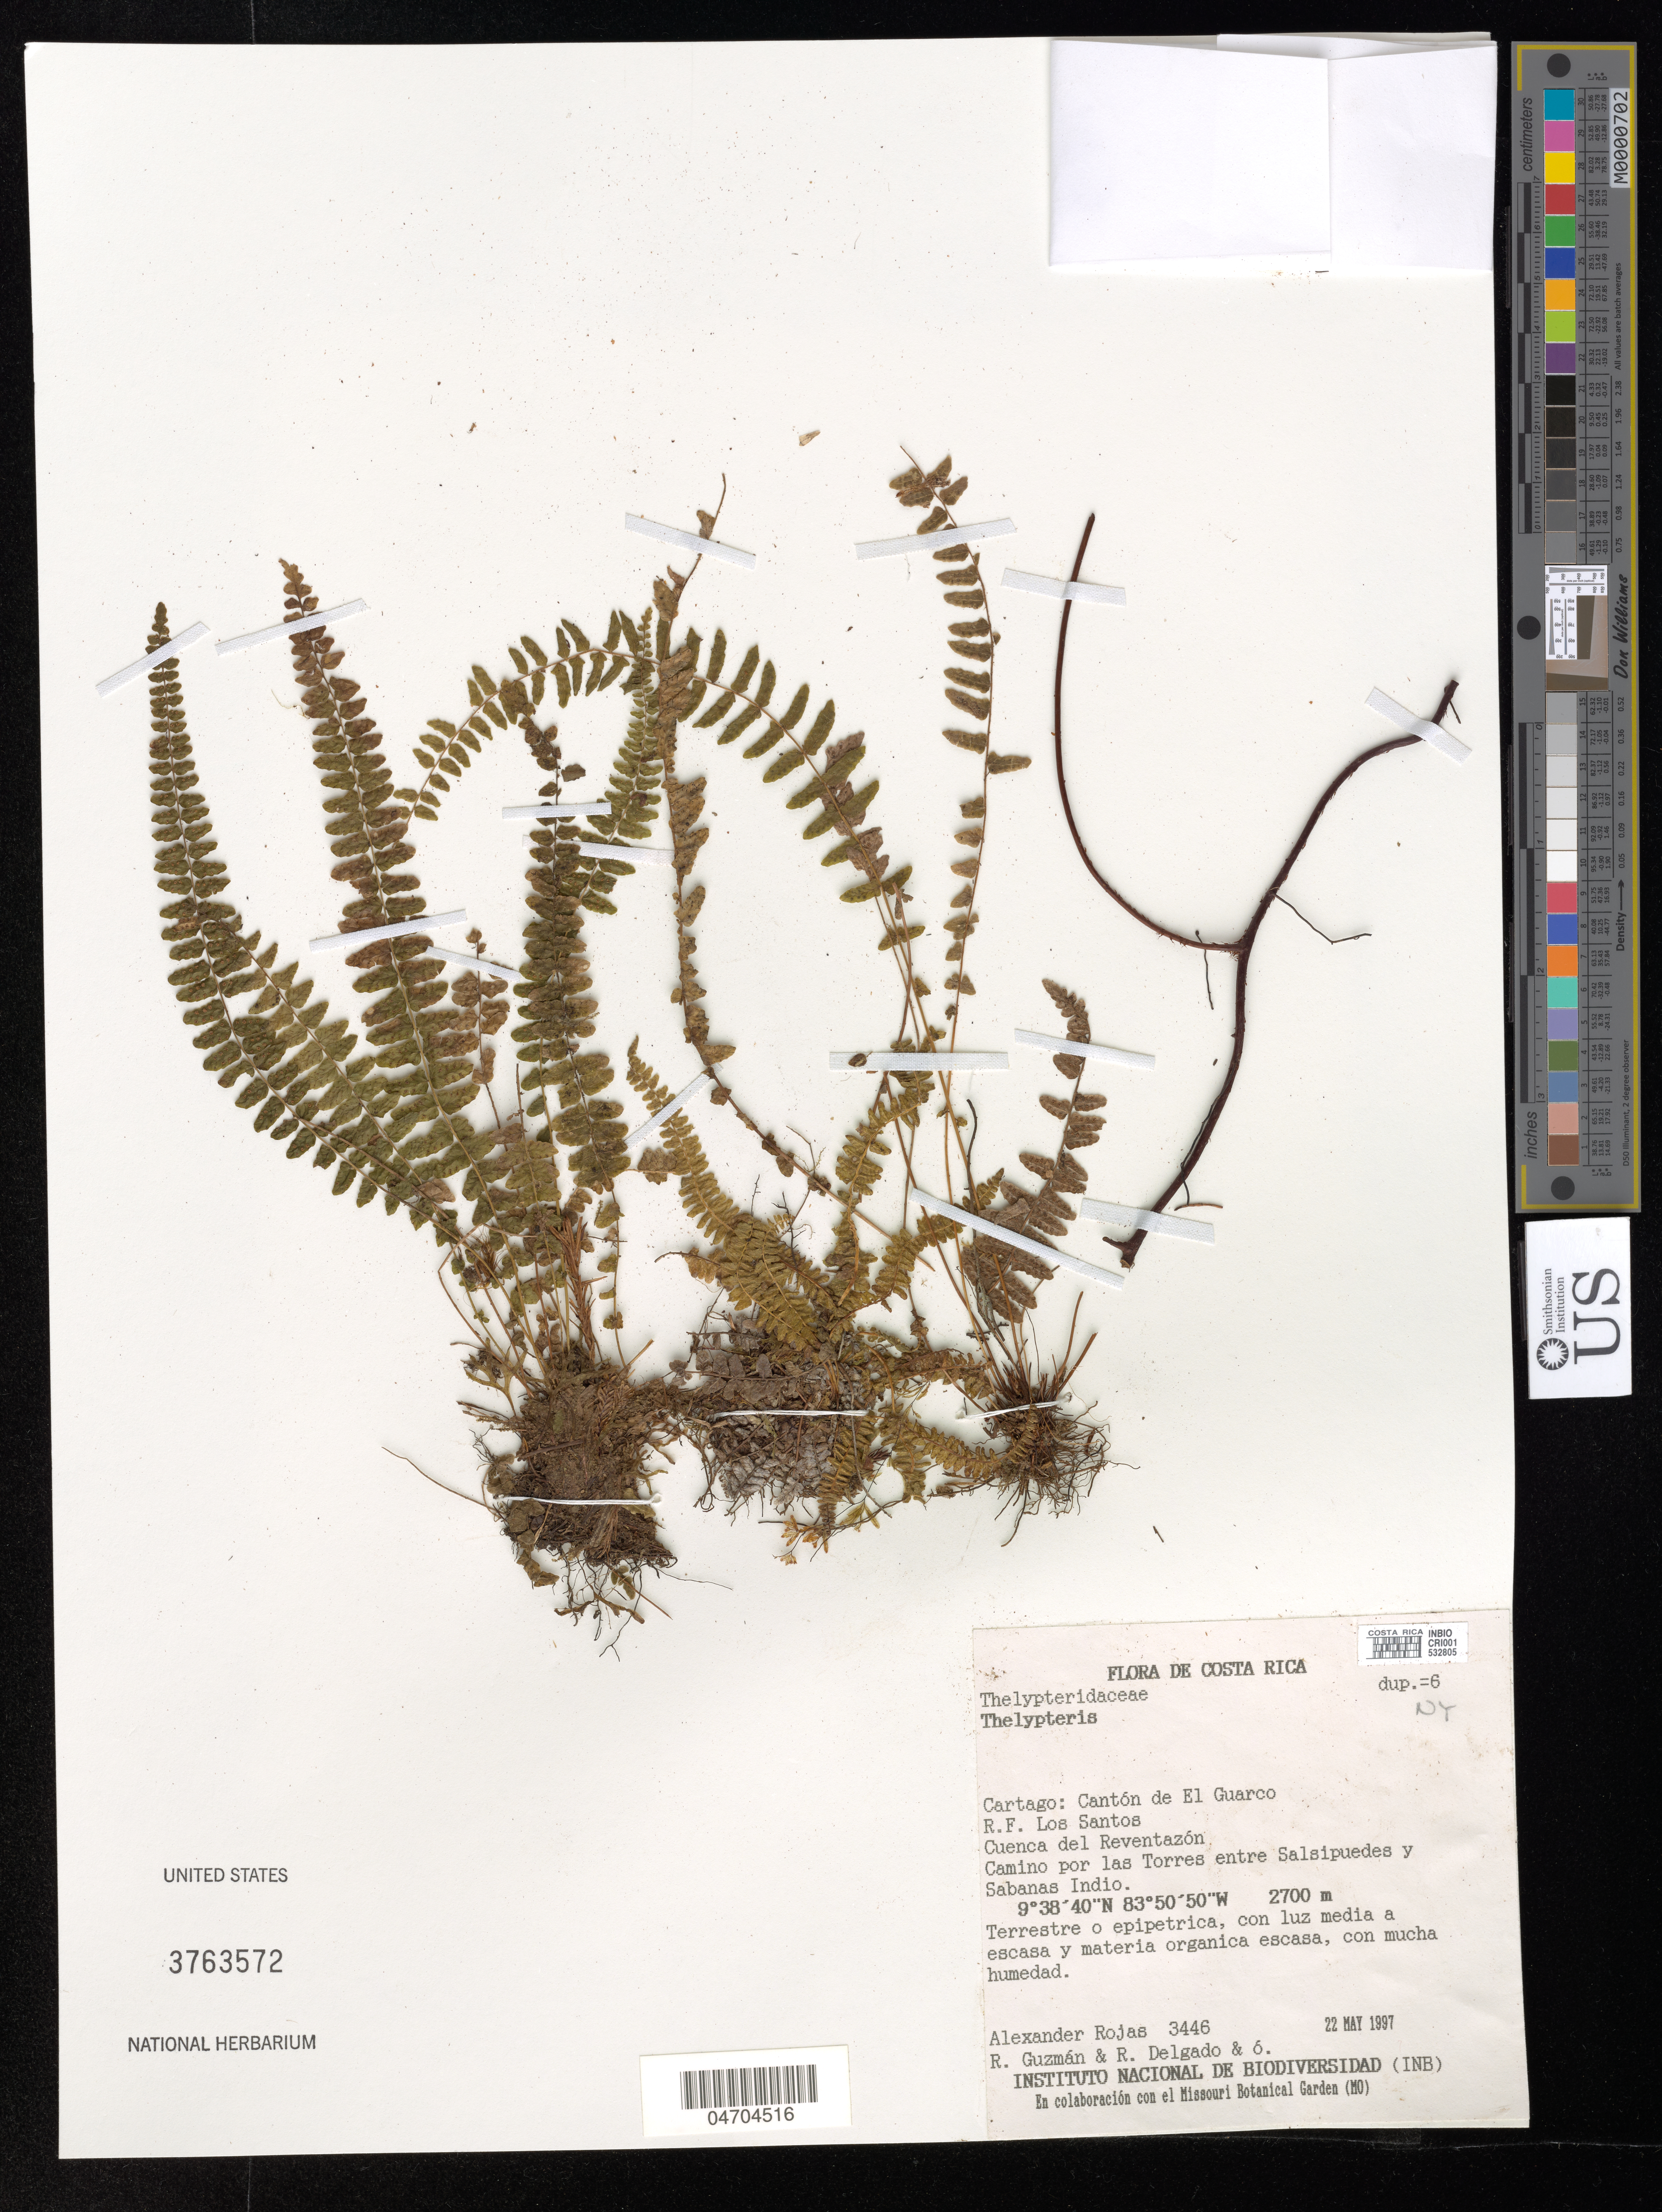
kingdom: Plantae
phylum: Tracheophyta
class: Polypodiopsida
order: Polypodiales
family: Thelypteridaceae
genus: Thelypteris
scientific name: Thelypteris (Meniscium) sp.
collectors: A. Rojas, R. Guzmán & R. Delgado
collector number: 3446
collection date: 1997-05-22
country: Costa Rica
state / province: Cartago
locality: Cantón de El Guarco. R. F. Los Santos. Cuenca del Reventazón. Camino por las Torres entre Salsipuedes y Sabanas Indio.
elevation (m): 2700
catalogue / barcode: US 3763572